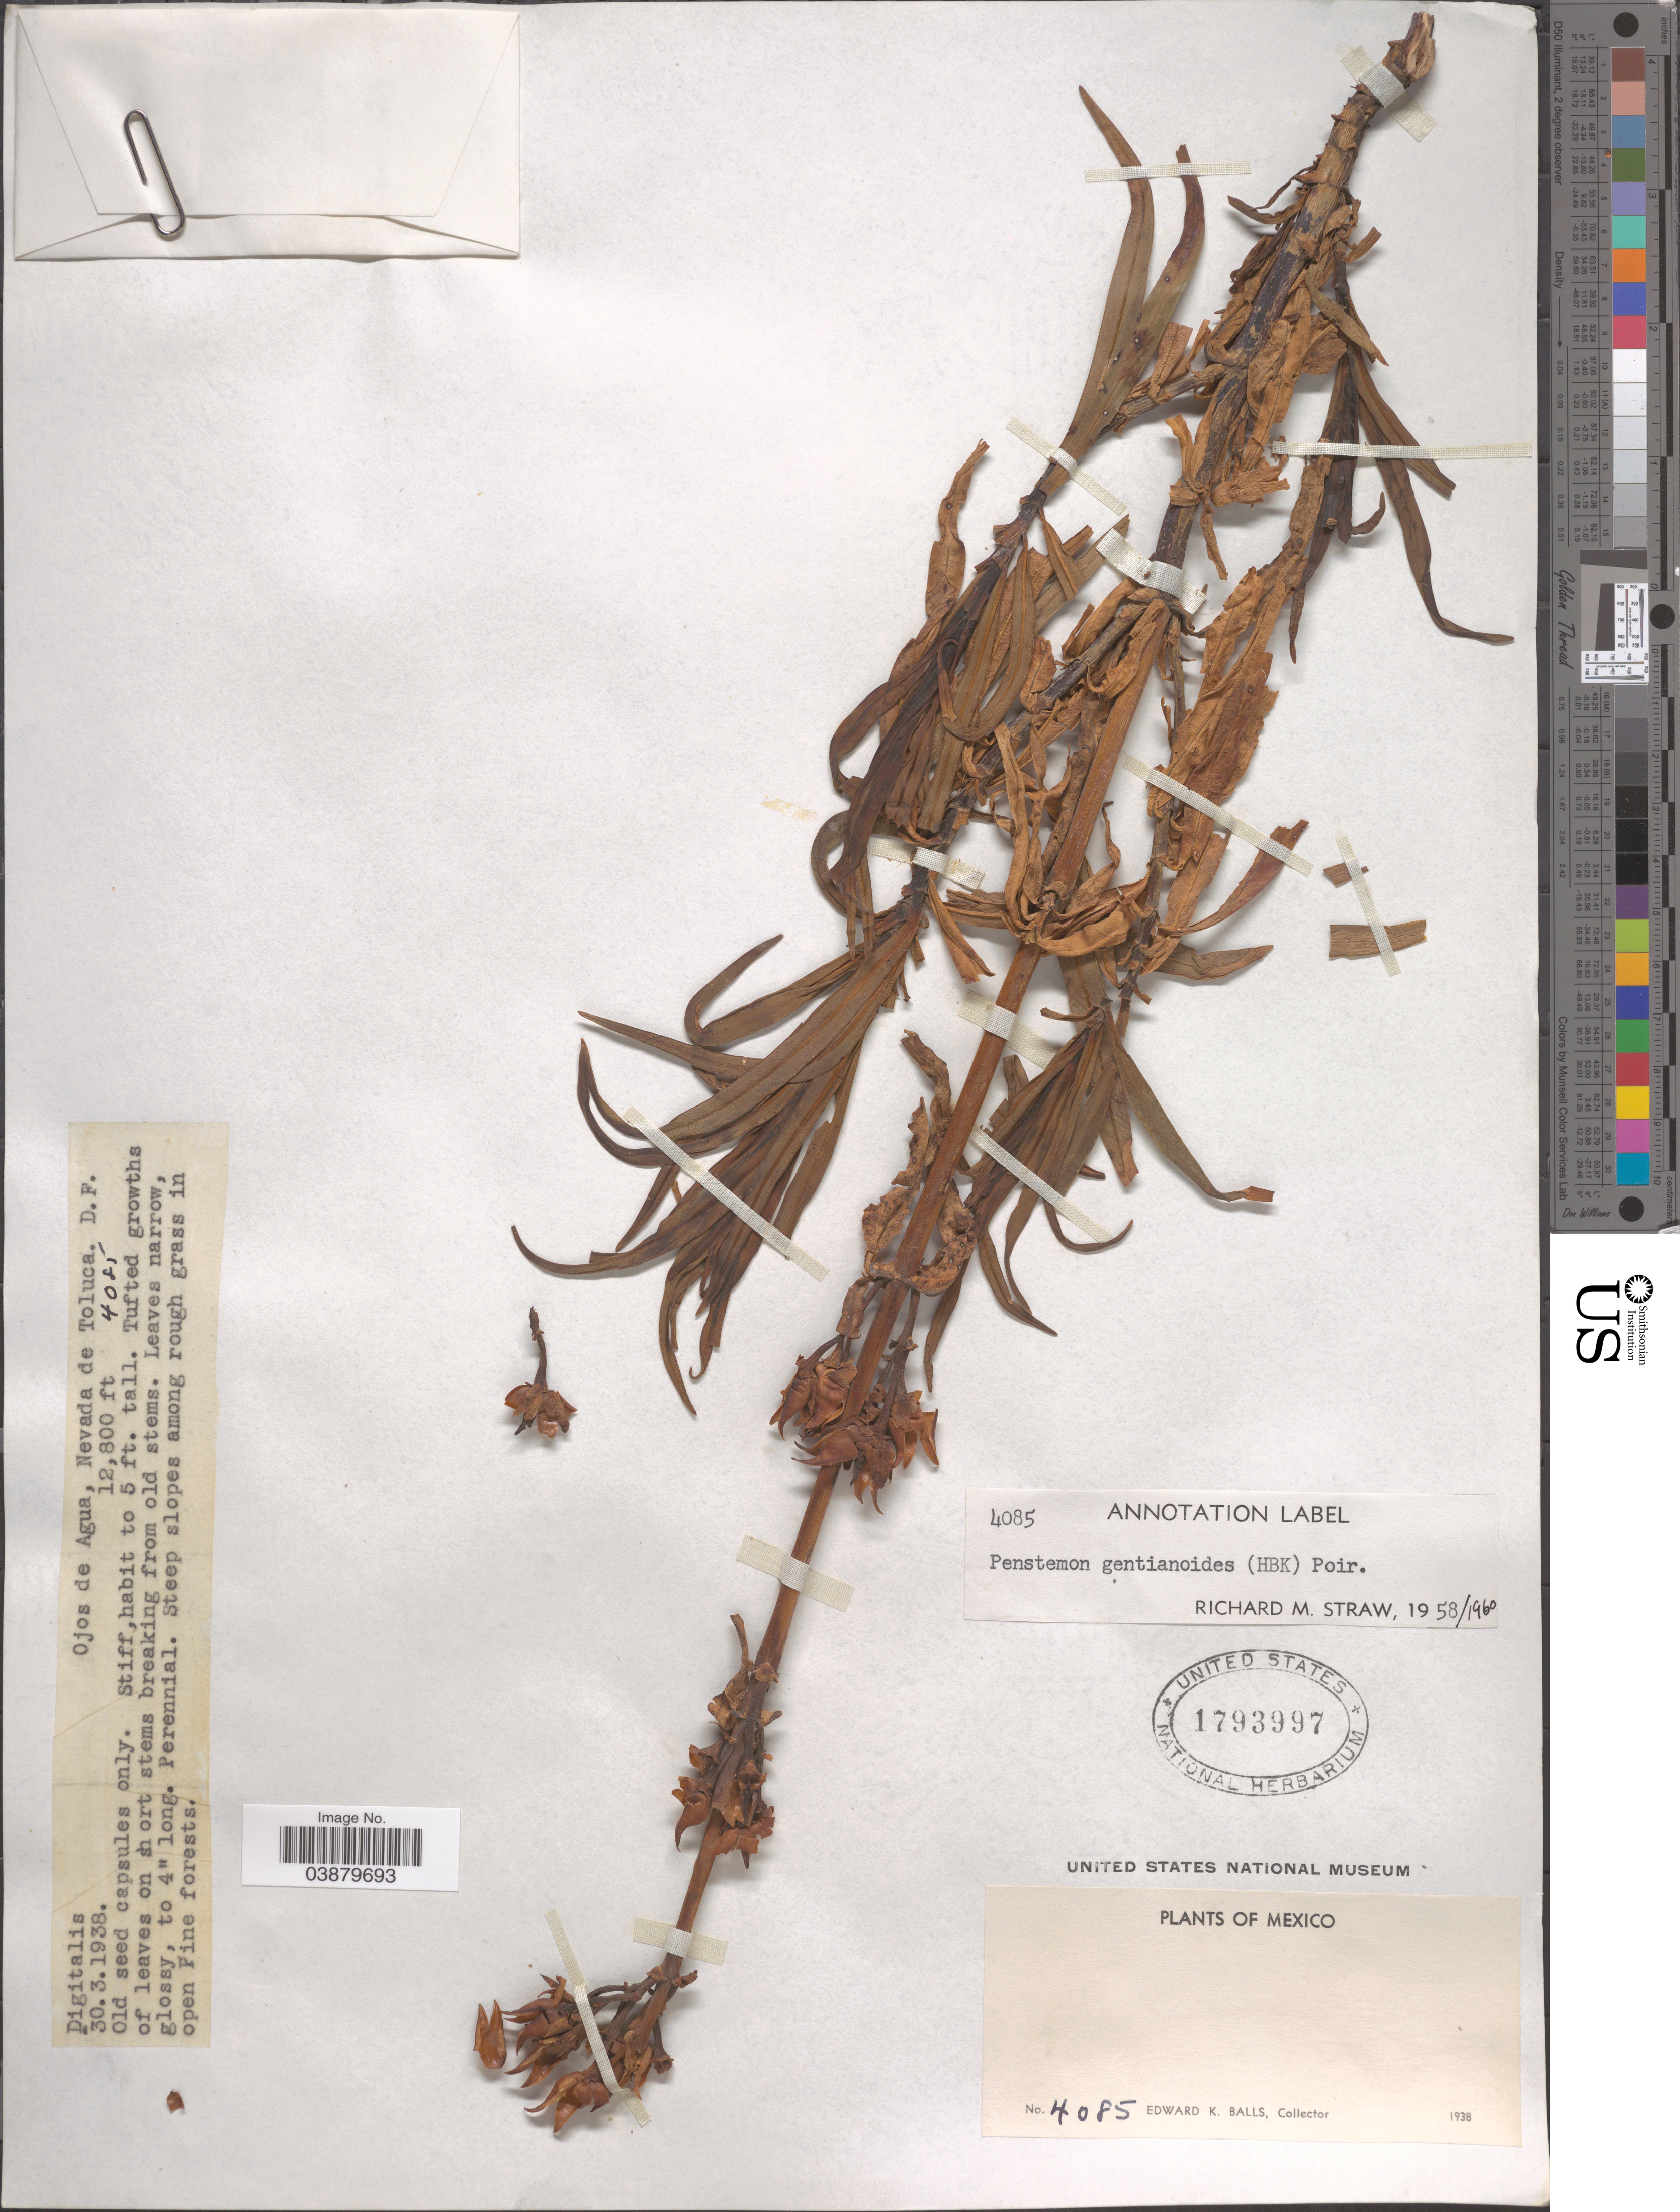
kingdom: Plantae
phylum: Tracheophyta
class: Magnoliopsida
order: Lamiales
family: Plantaginaceae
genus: Penstemon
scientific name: Penstemon gentianoides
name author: (Kunth) Poir.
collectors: E. K. Balls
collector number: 4085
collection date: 1938-03-30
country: Mexico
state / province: Distrito Federal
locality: Ojos de Agua, Nevada de Toluca.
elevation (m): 3901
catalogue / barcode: US 1793997